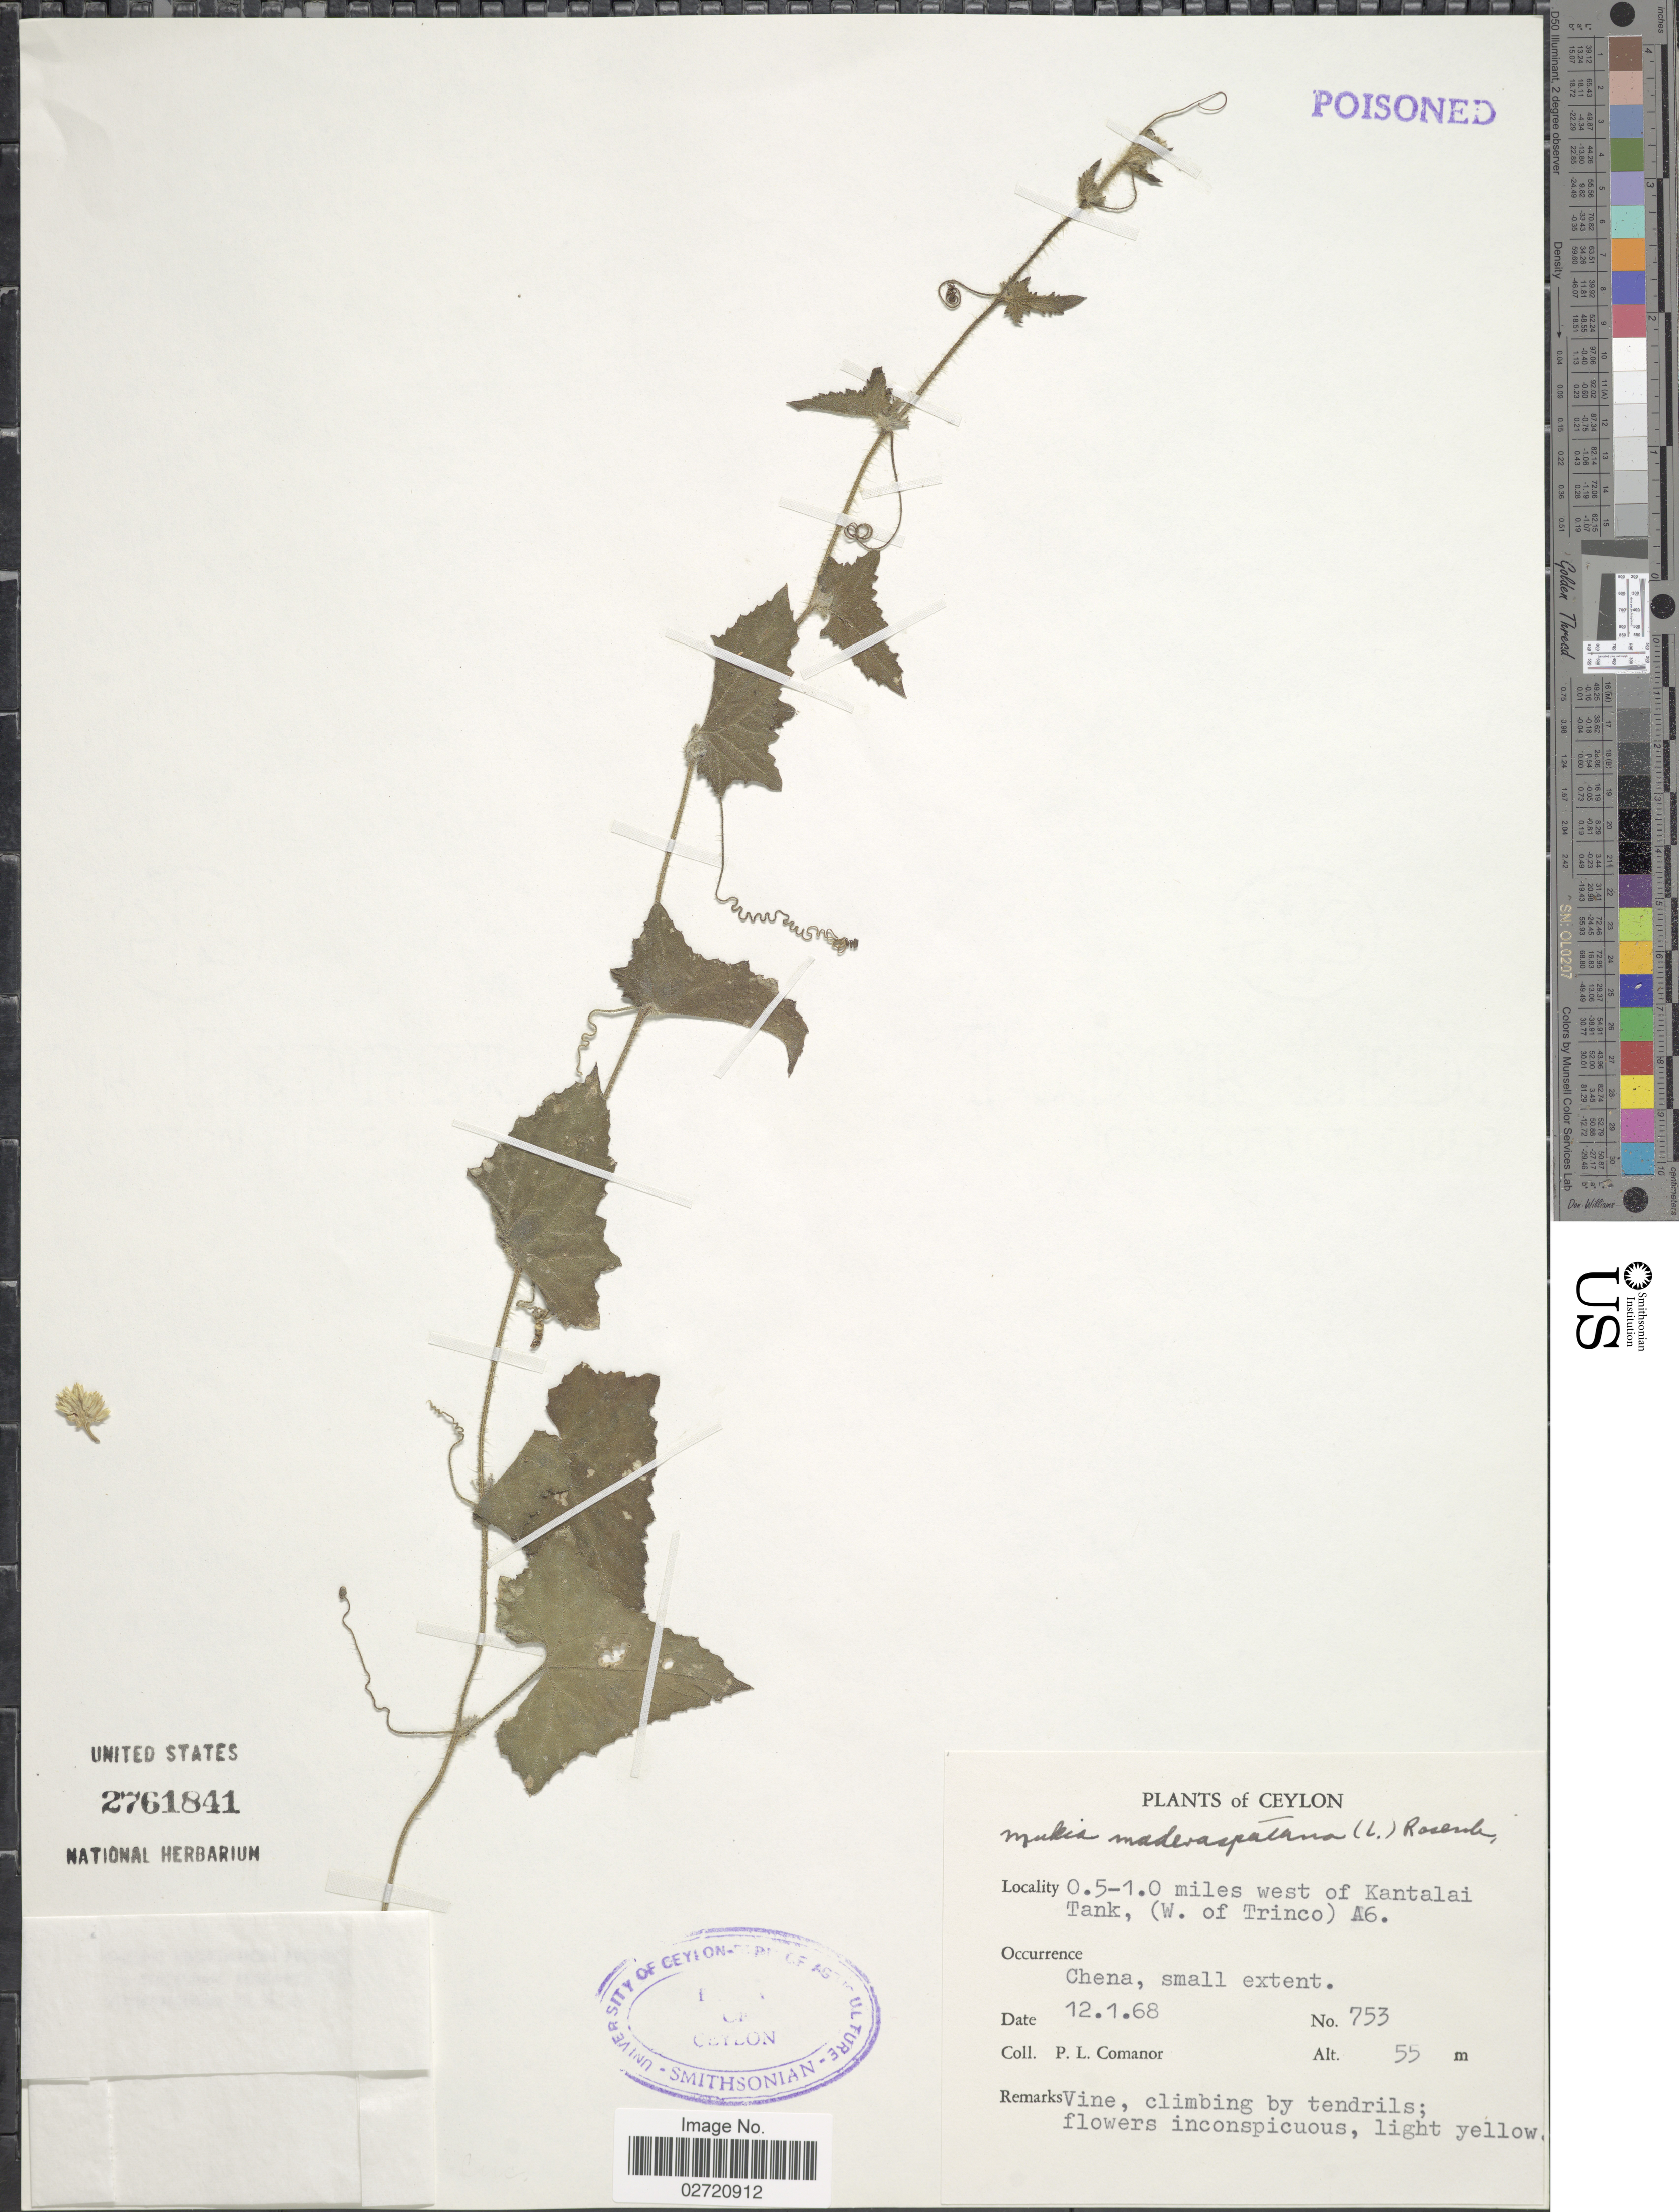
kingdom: Plantae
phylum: Tracheophyta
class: Magnoliopsida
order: Cucurbitales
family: Cucurbitaceae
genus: Cucumis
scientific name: Cucumis maderaspatanus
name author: L.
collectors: P. Comanor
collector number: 753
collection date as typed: Transcribed d/m/y: 12/1/68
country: Sri Lanka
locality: Ceylon. 0.5-1.0 miles west of Kantalai Tank, (W. of Trinco) A6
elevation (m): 55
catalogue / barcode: US 2761841